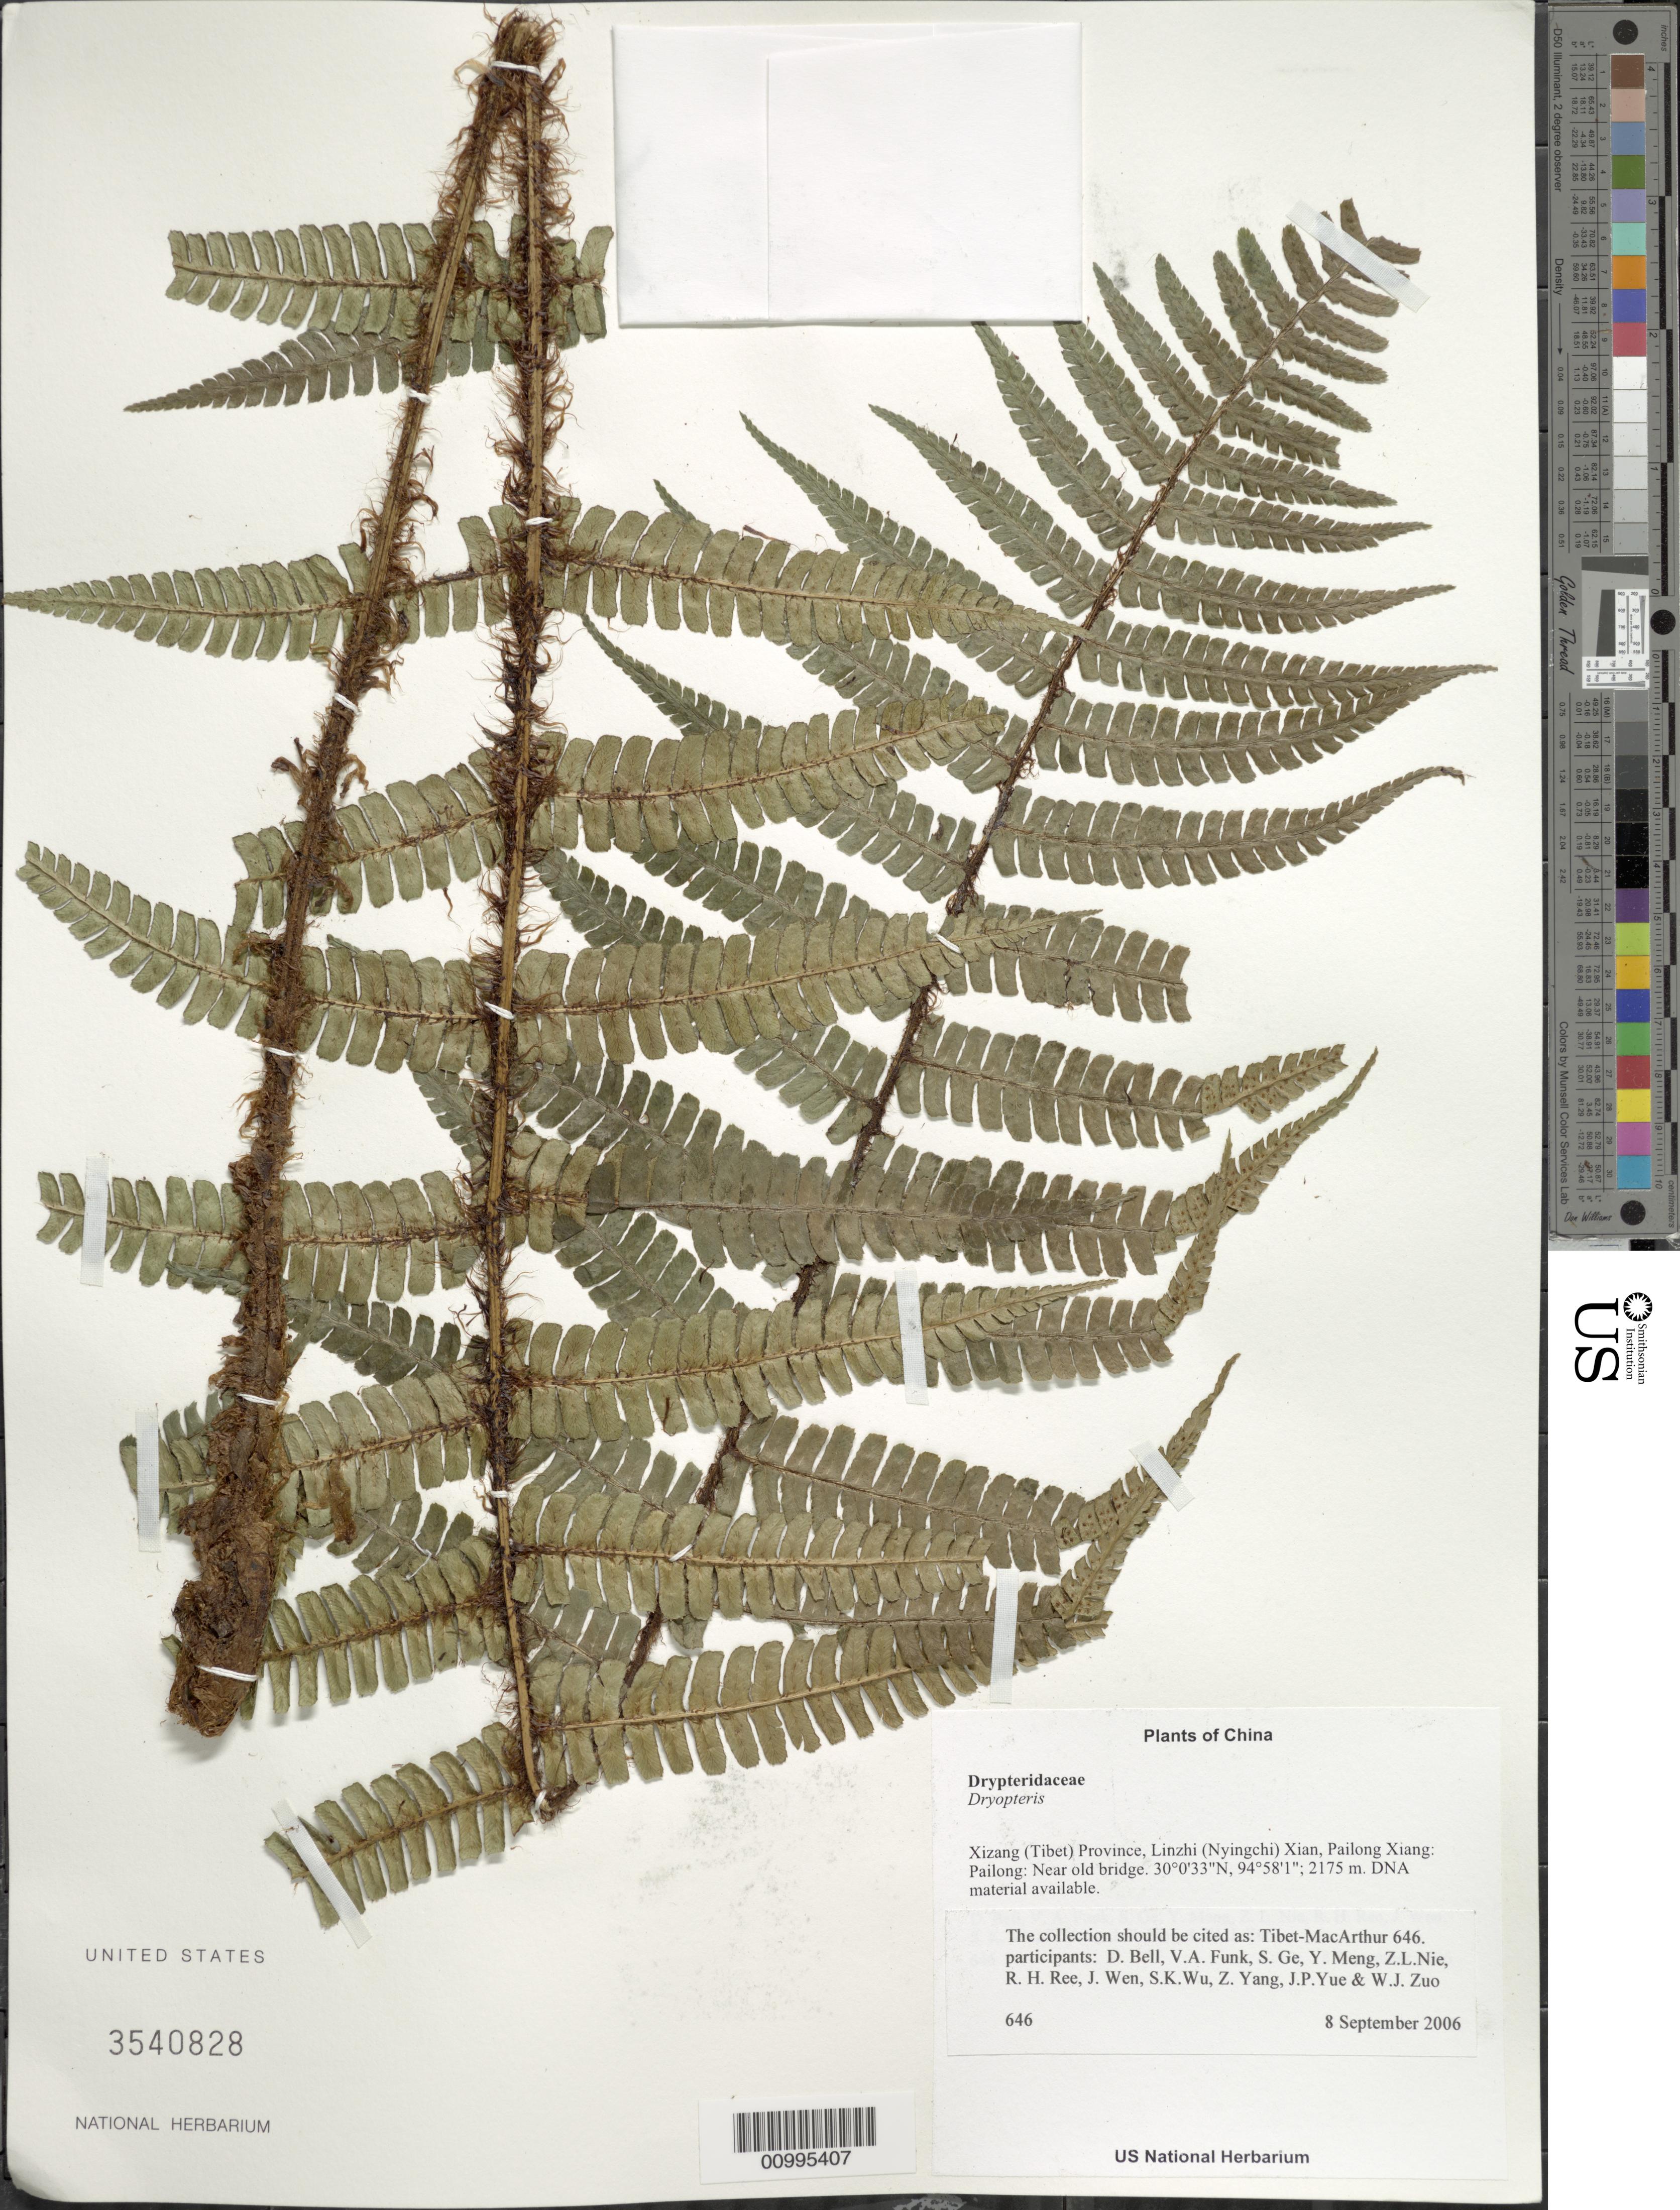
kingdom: Plantae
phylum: Tracheophyta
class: Polypodiopsida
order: Polypodiales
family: Dryopteridaceae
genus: Dryopteris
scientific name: Dryopteris sp.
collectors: Tibet-MacArthur, D. A. Bell, V. Funk, S. Ge, Y. Meng, Z. Nie, R. Ree, J. Wen, S. K. Wu, Z. Yang, J. Yue & W. Zuo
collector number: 646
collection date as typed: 08 Sep 2006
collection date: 2006-09-08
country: China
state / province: Xizang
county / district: Linzhi (Nyingchi) Xian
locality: Pailong Xiang: Pailong. Near old bridge.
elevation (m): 2175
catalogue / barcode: US 3540828